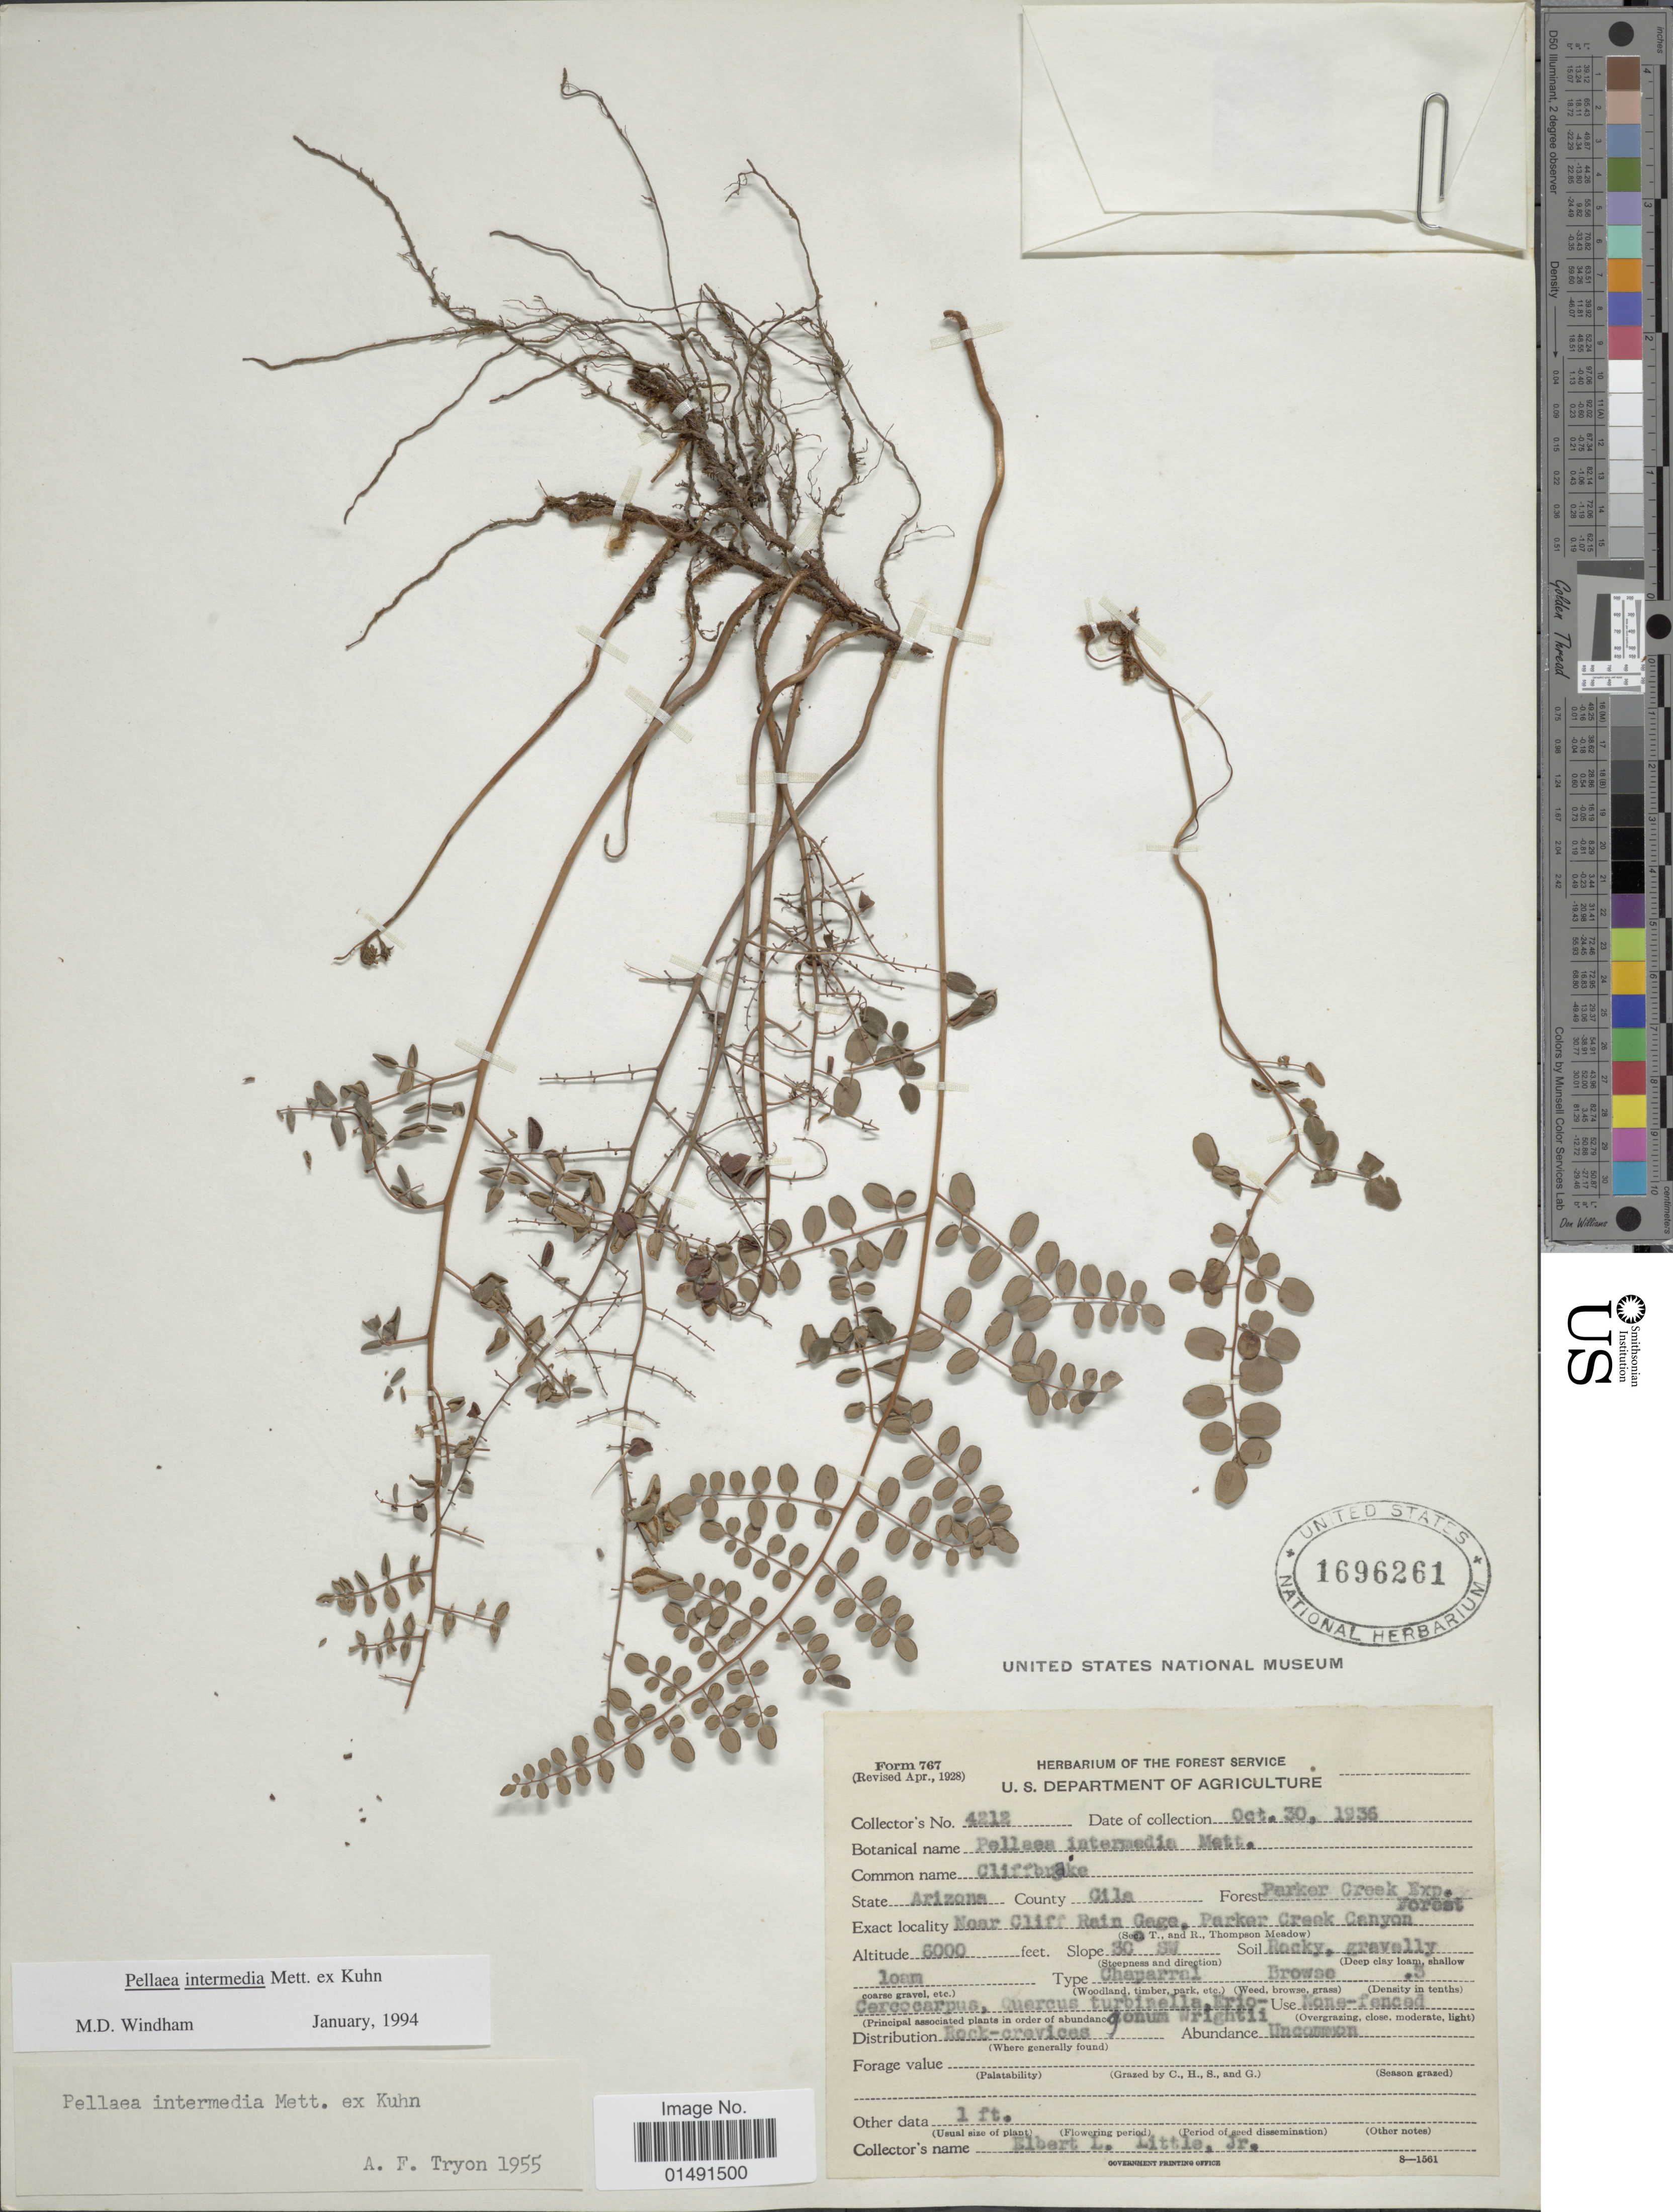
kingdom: Plantae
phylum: Tracheophyta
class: Polypodiopsida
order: Polypodiales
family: Pteridaceae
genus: Pellaea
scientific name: Pellaea intermedia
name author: Mett. ex Kuhn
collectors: E. L. Little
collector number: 4212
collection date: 1936-10-30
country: United States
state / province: Arizona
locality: County Cila, Forest Parker Creek Exp, Near Cliff Rain Gage, Parker Creek Canyon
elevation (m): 1829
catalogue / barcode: US 1696261